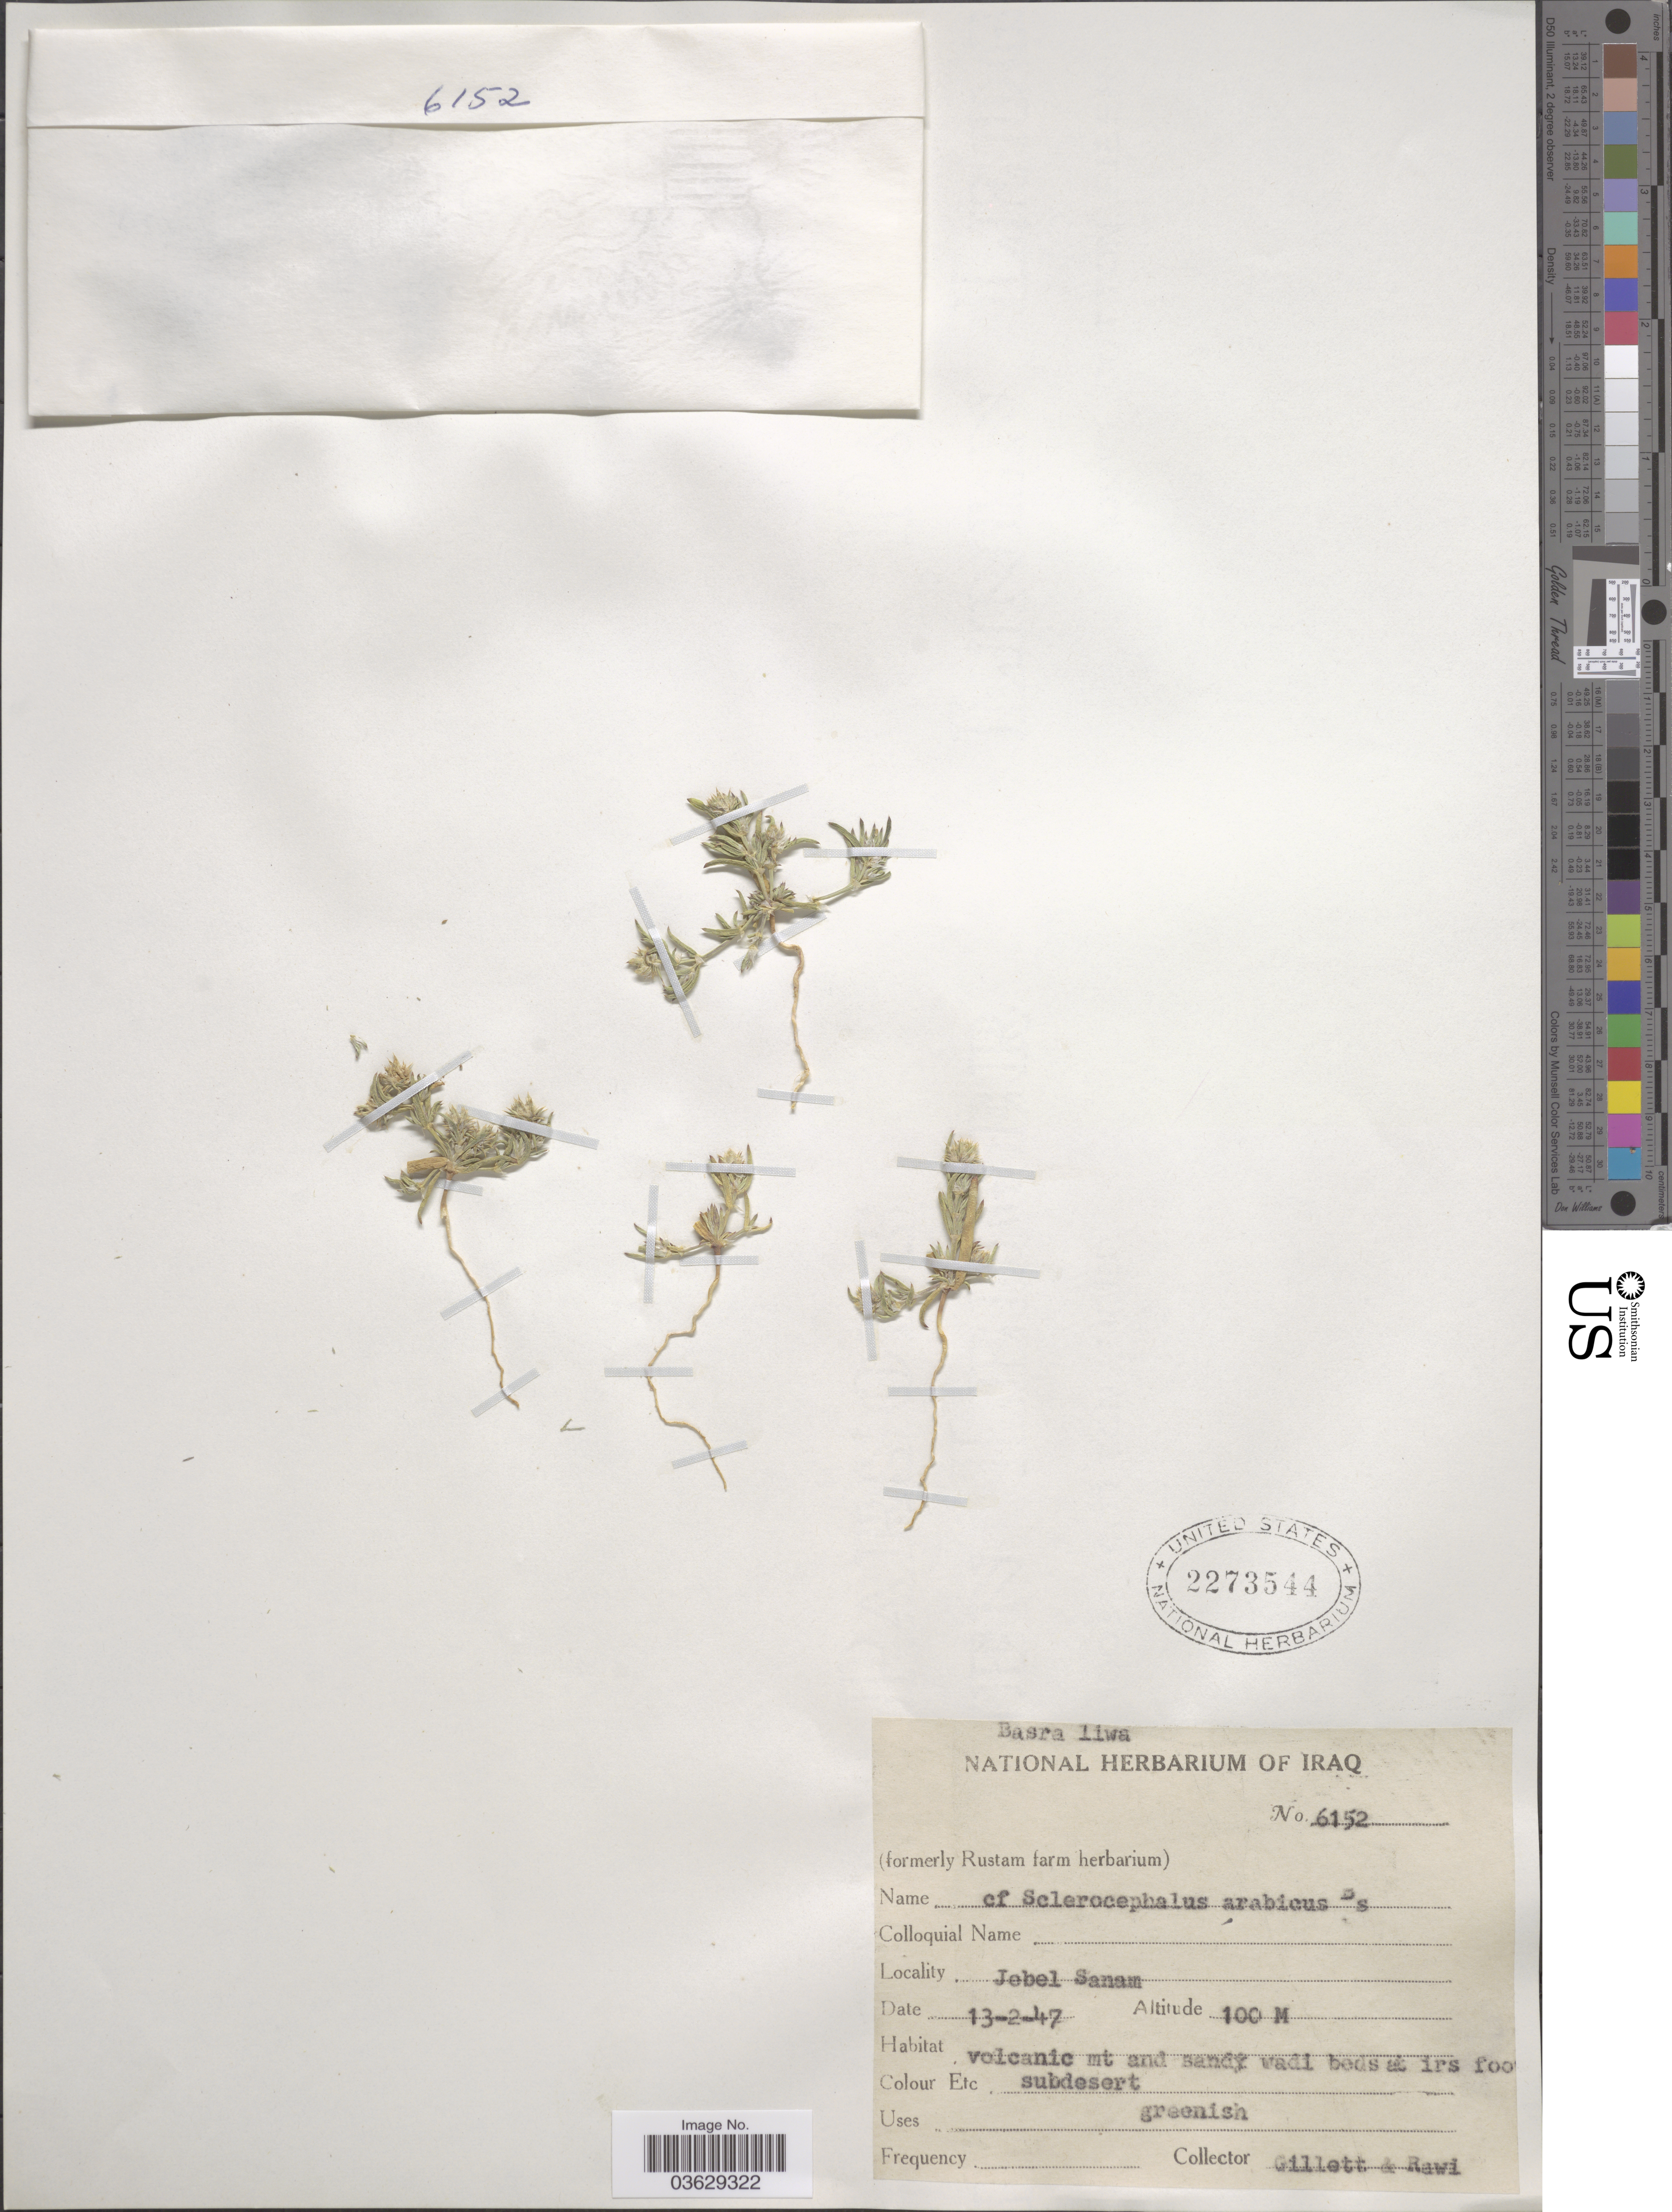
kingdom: Plantae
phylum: Tracheophyta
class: Magnoliopsida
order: Caryophyllales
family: Caryophyllaceae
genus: Gymnocarpos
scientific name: Gymnocarpos sclerocephalus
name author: (Decne.) Dahlgren & Thulin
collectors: Gillett, -- & -. Rawi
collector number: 6152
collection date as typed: Transcribed d/m/y: 13/2/47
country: Iraq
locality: Basra liwa. Jebel Sanam.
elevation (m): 100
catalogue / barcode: US 2273544